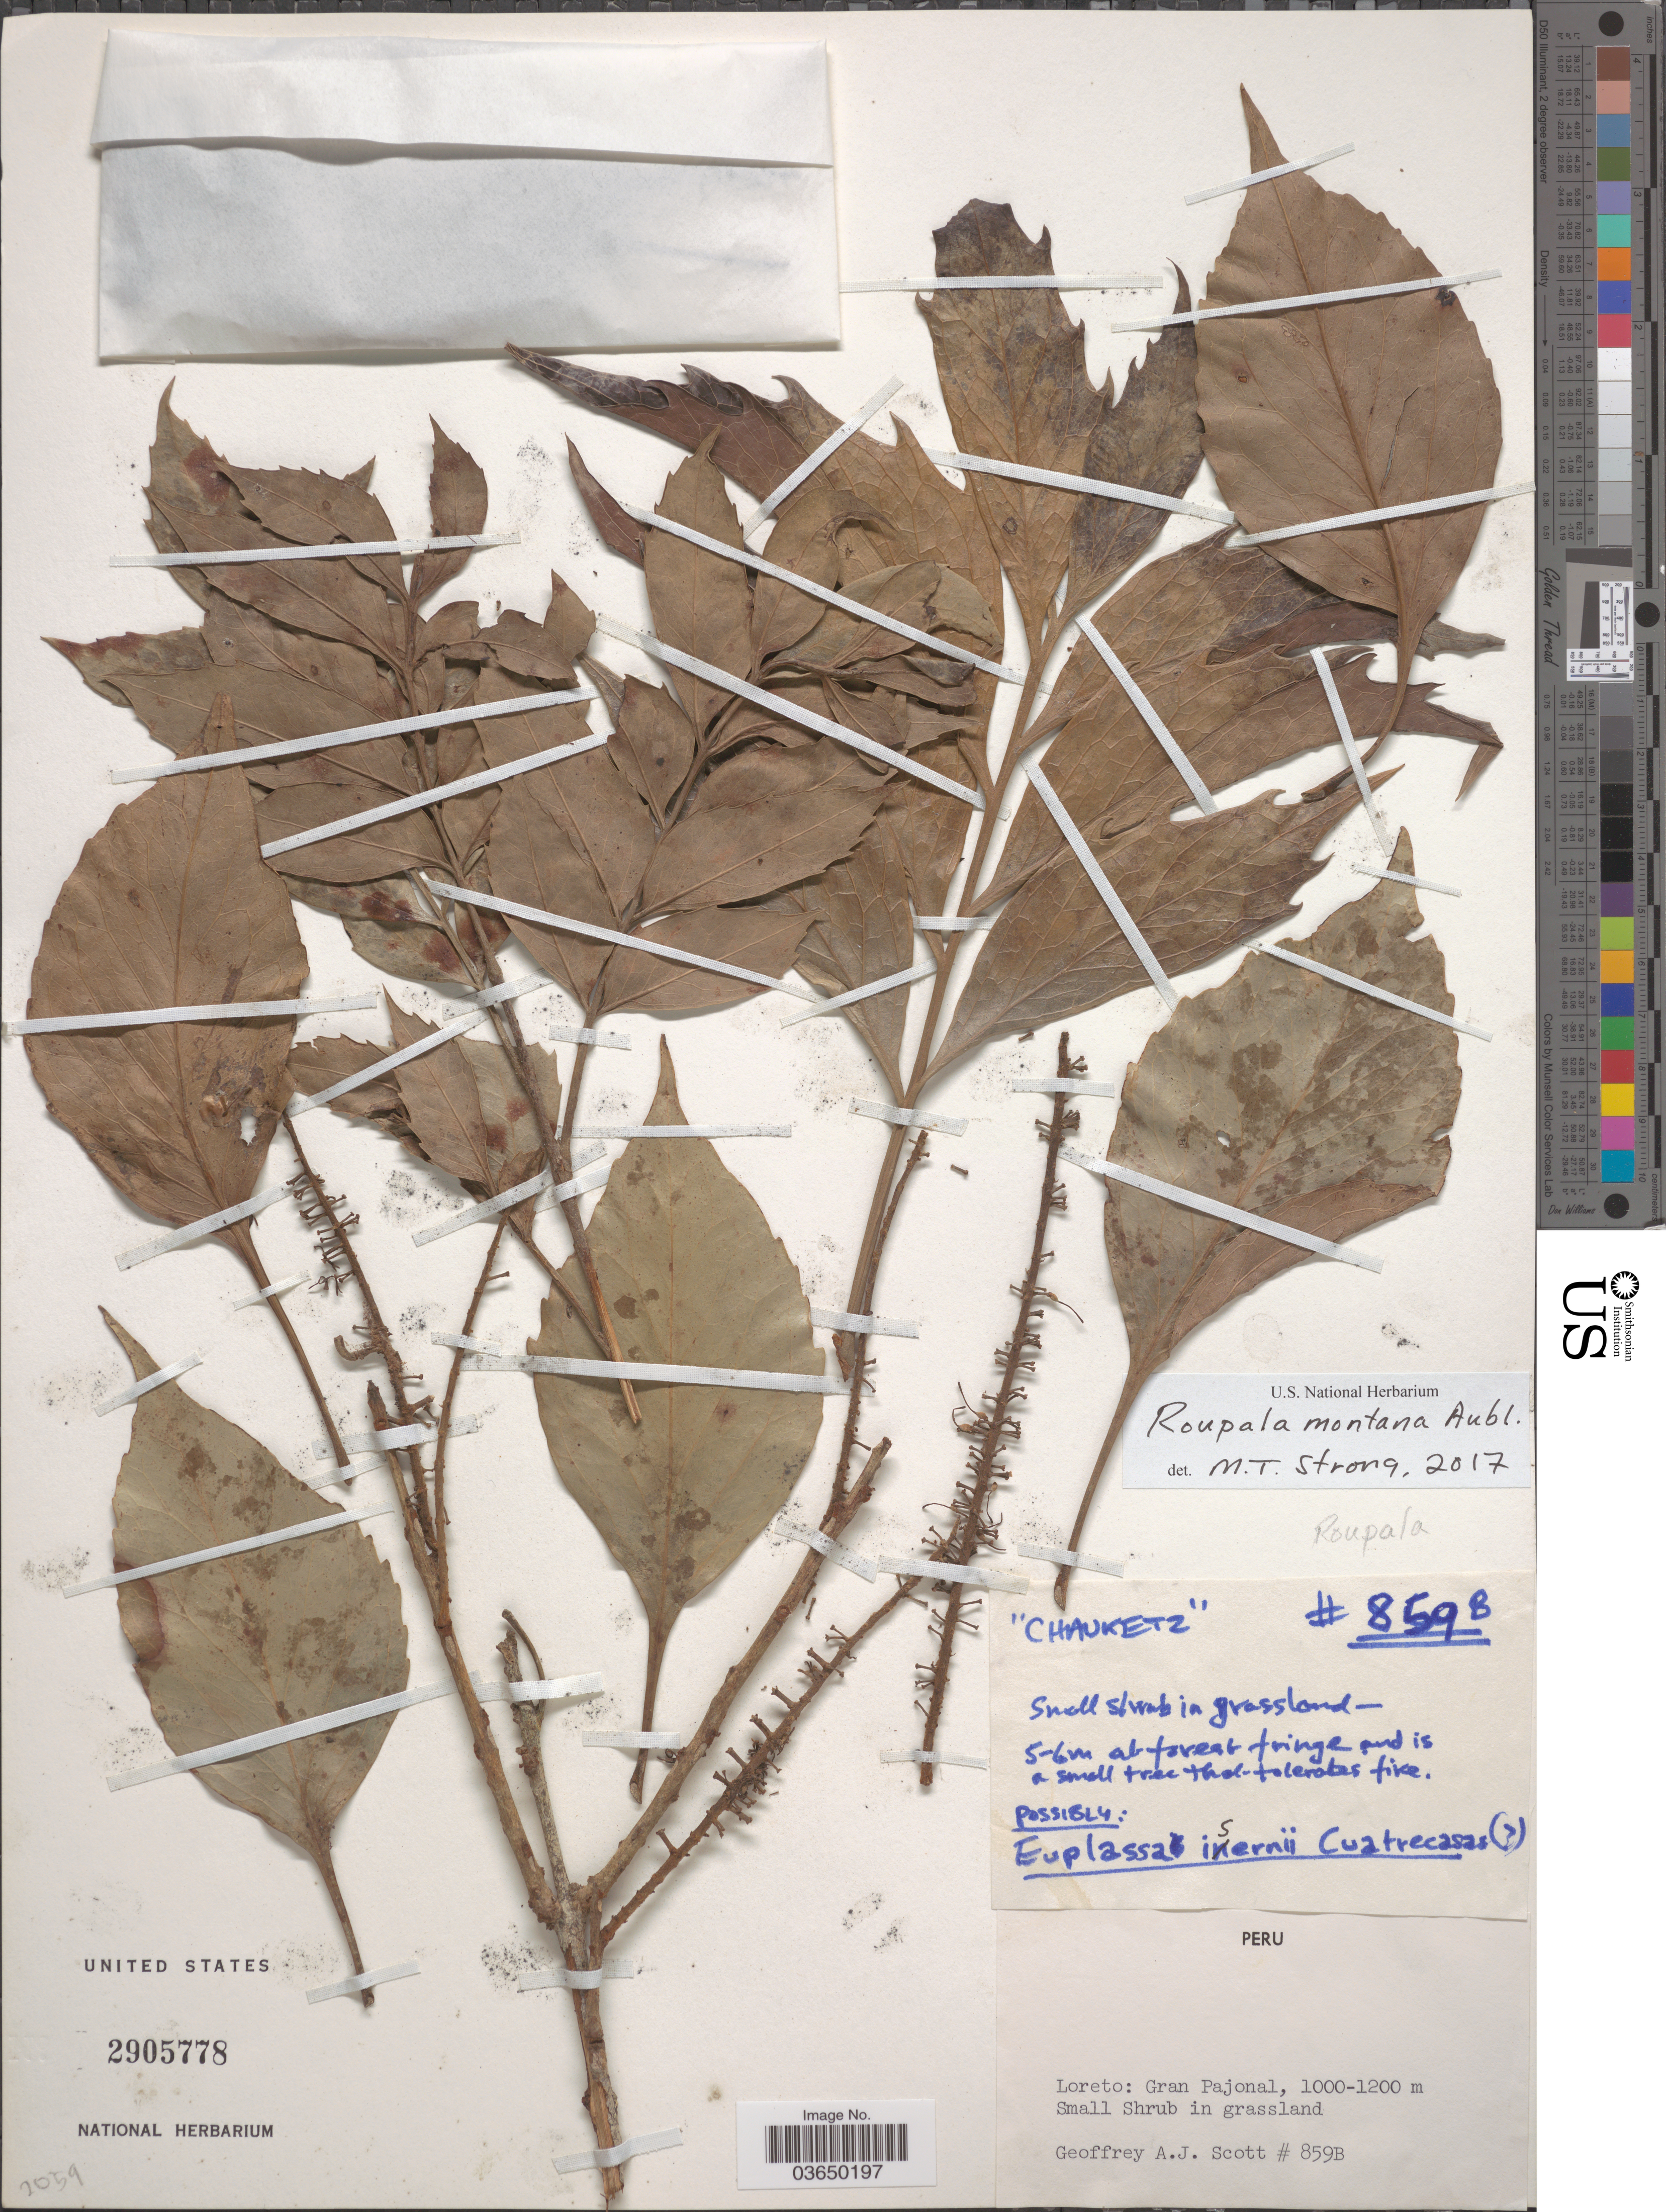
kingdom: Plantae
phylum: Tracheophyta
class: Magnoliopsida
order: Proteales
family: Proteaceae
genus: Roupala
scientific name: Roupala montana var. montana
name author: Aubl.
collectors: G. Scott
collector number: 859B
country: Peru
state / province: Loreto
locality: Gran Pajonal.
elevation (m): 1000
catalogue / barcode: US 2905778